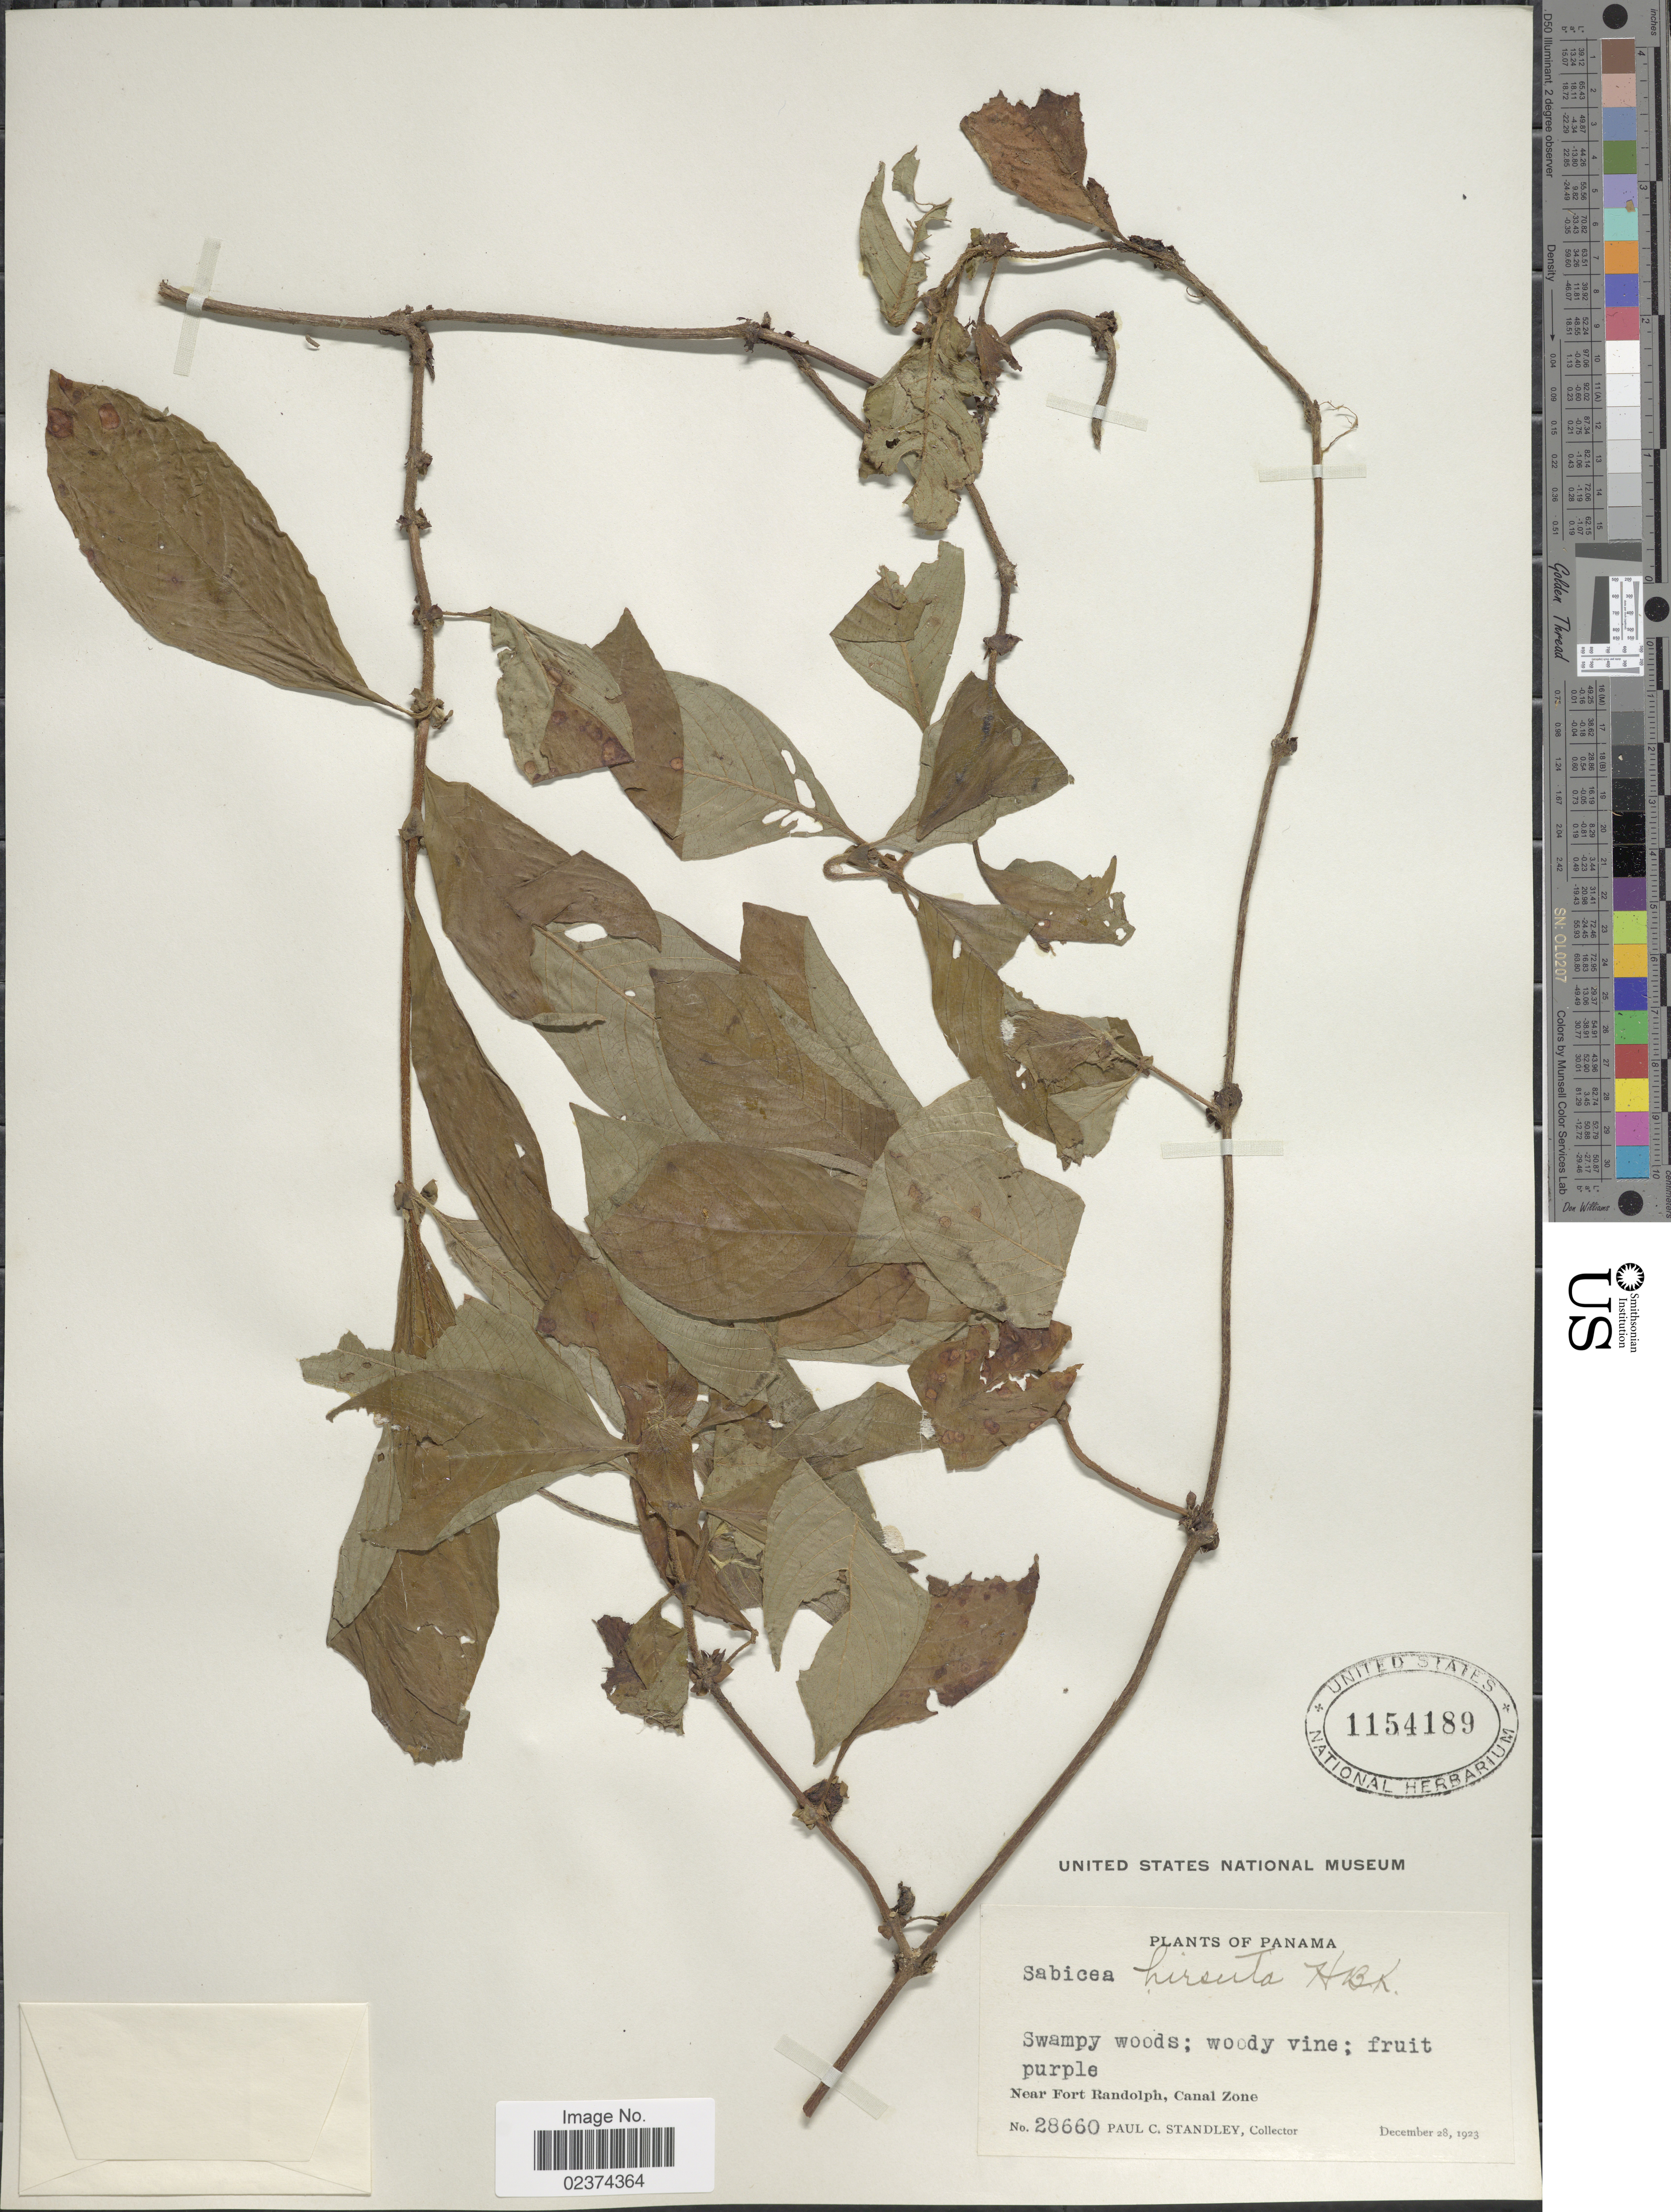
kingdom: Plantae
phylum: Tracheophyta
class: Magnoliopsida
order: Gentianales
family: Rubiaceae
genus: Sabicea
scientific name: Sabicea hirsuta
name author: Kunth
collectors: P. C. Standley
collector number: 28660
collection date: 1923-12-28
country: Panama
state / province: Colón / Panamá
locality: Swampy woods; woody vine; Near Fort Randolph, Canal Zone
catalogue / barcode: US 1154189